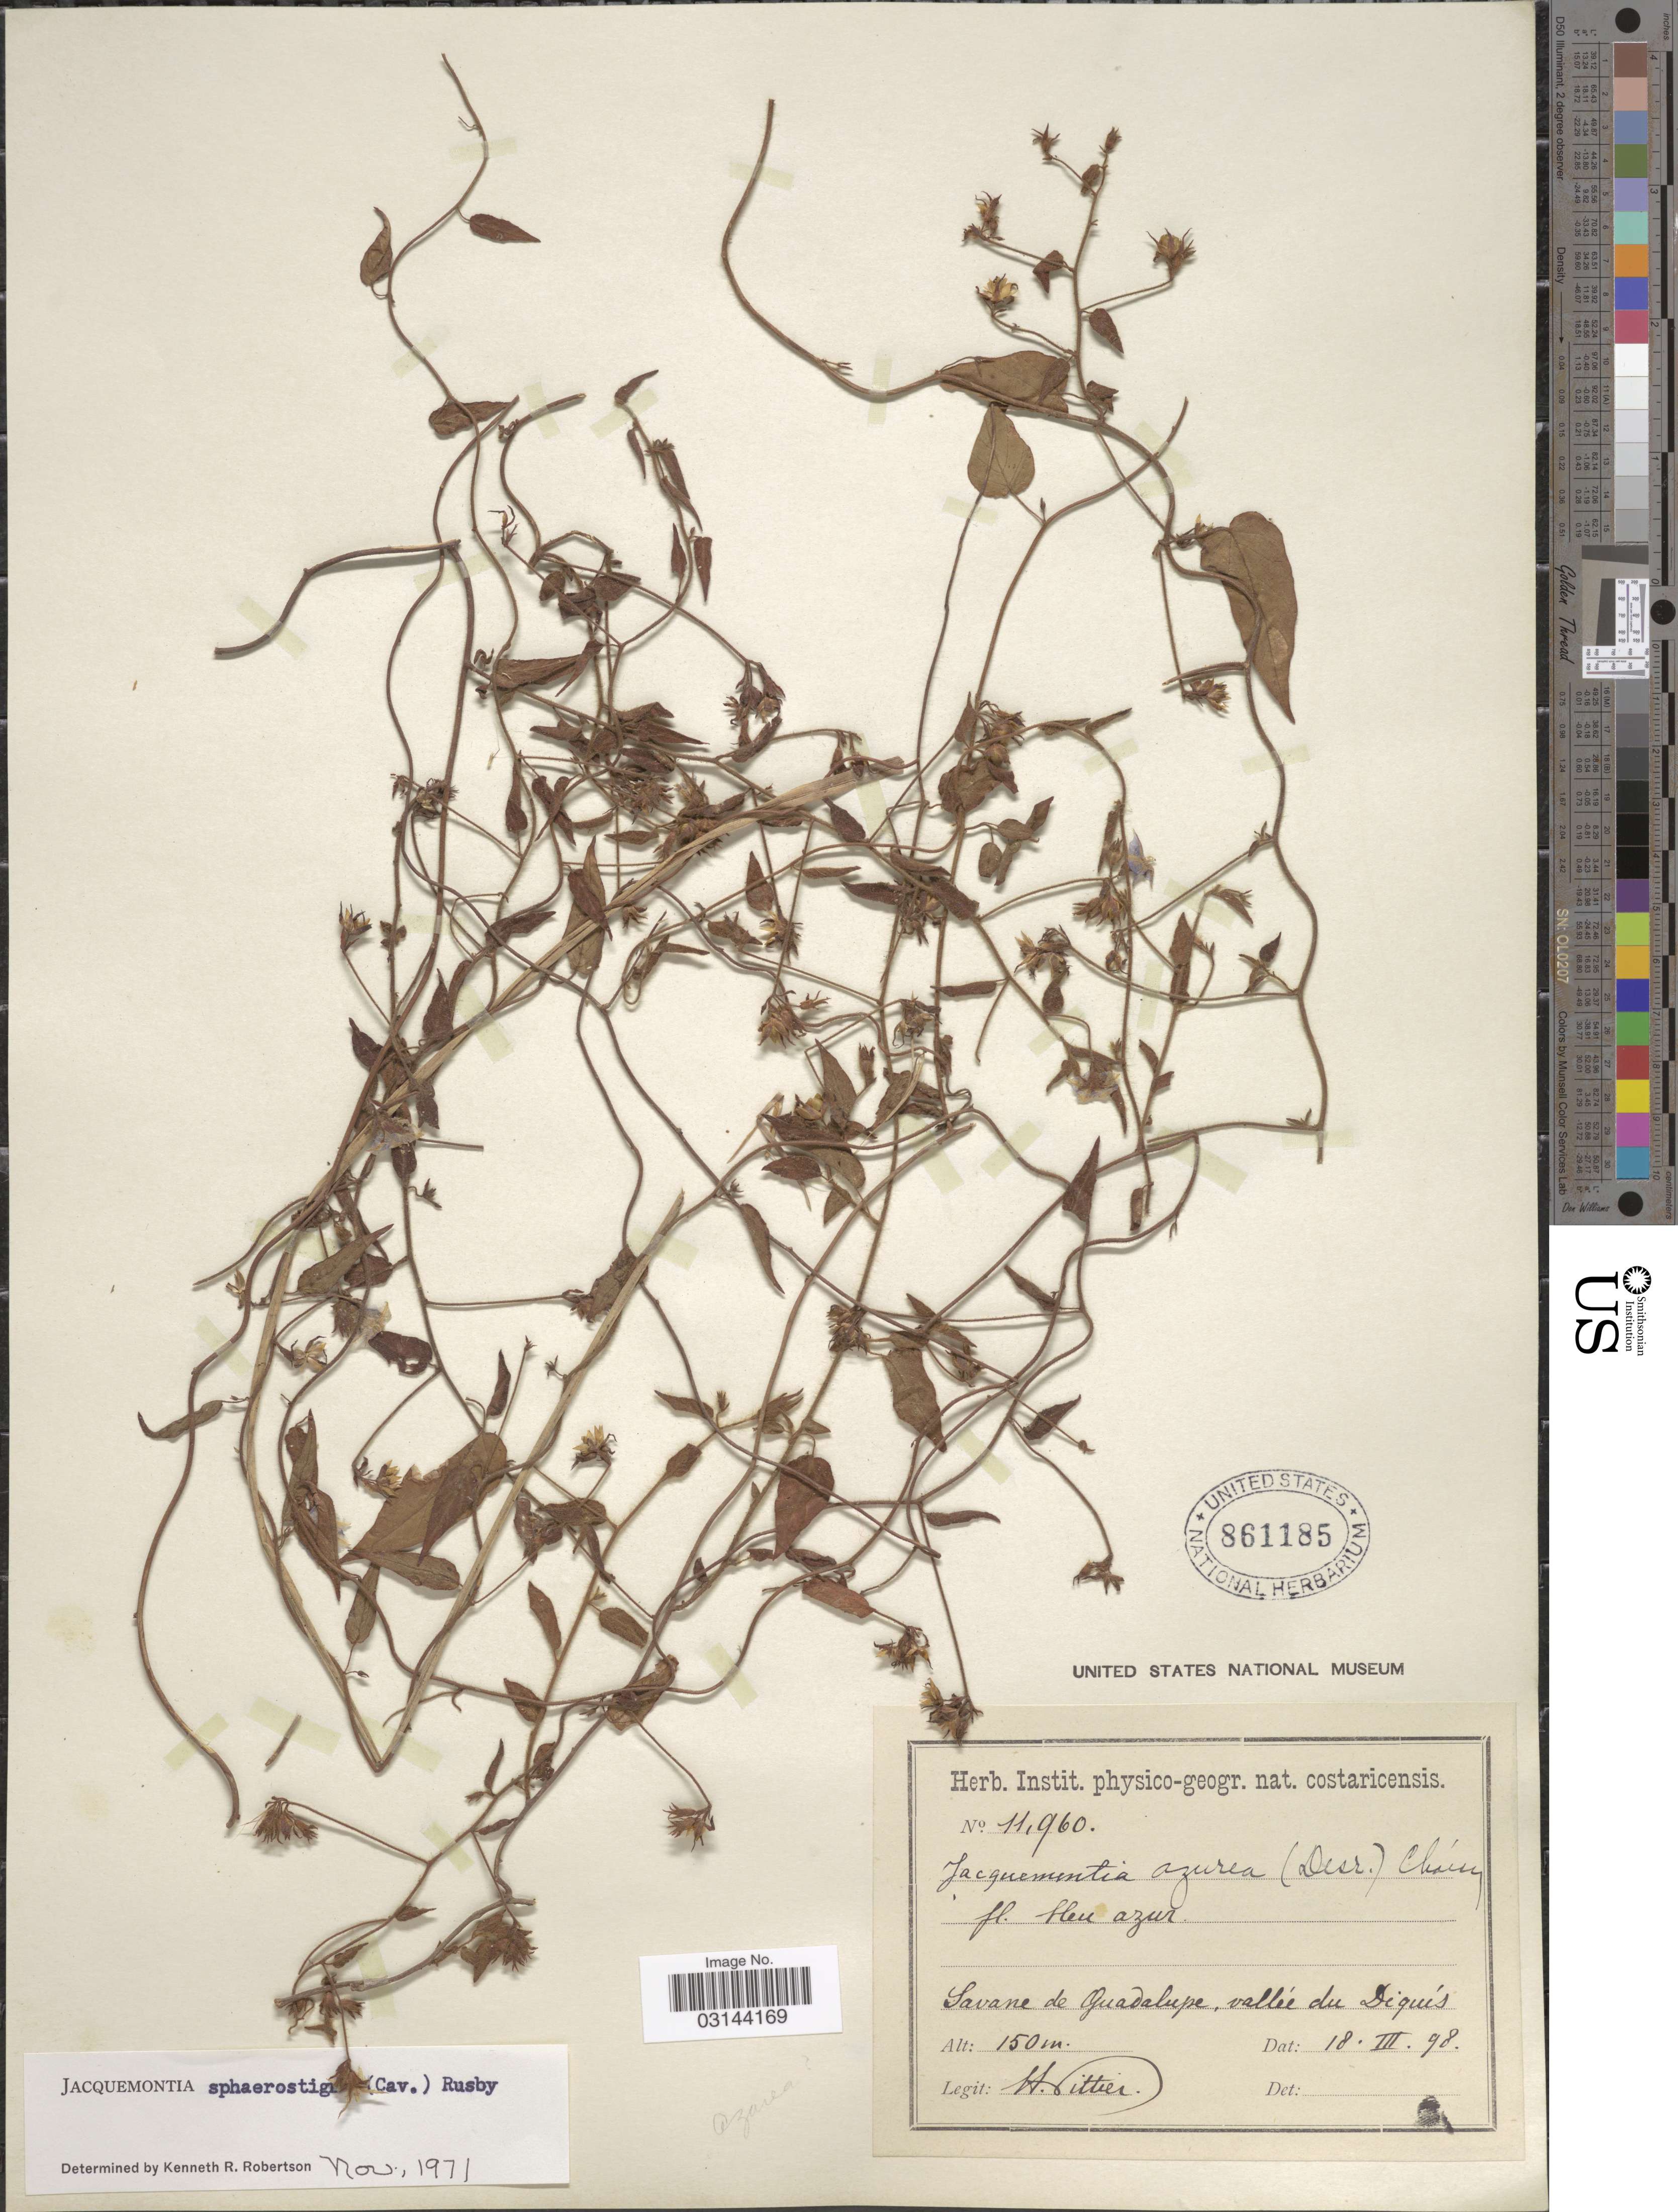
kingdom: Plantae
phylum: Tracheophyta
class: Magnoliopsida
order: Solanales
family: Convolvulaceae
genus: Jacquemontia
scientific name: Jacquemontia sphaerostigma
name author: (Cav.) Rusby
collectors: H. F. Pittier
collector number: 11960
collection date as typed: Transcribed d/m/y: 18/3/98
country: Costa Rica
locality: Savane de Guadalupe, vallée du Diquís.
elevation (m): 150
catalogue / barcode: US 861185